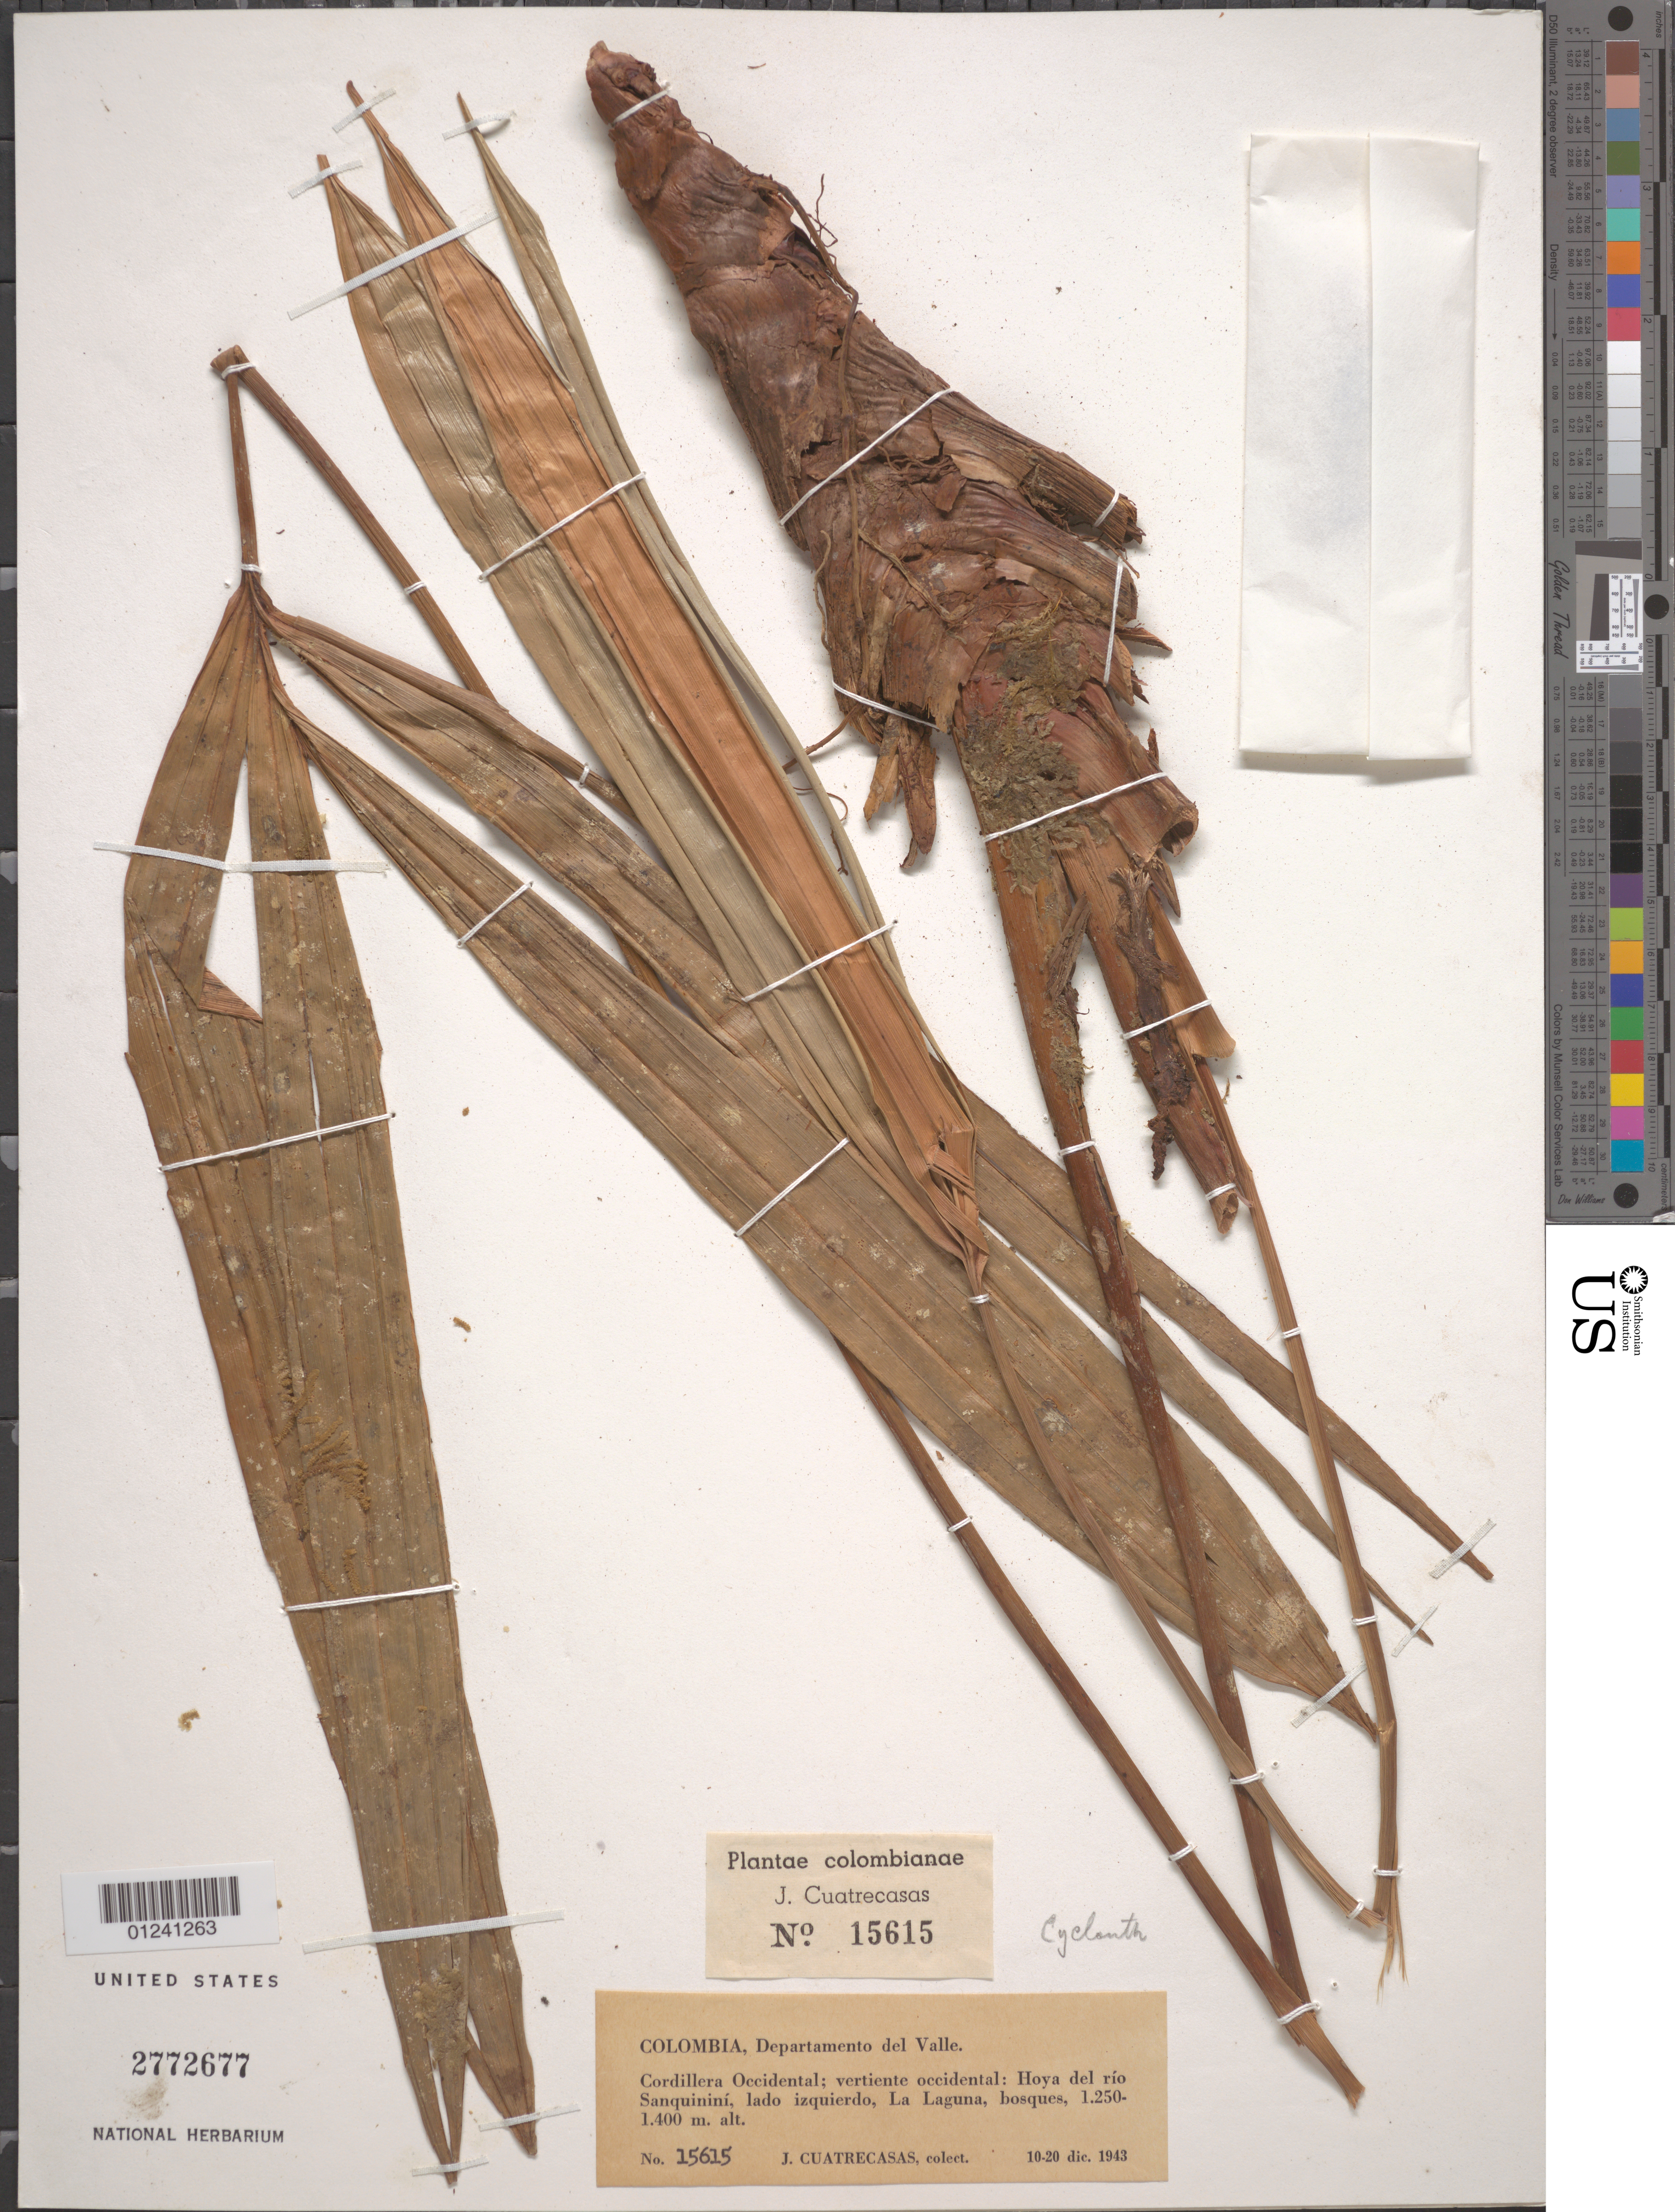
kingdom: Plantae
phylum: Tracheophyta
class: Liliopsida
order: Pandanales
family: Cyclanthaceae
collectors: J. Cuatrecasas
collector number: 15615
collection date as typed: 10-20 Dec 1943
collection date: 1943-12-10/1943-12-20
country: Colombia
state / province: Valle del Cauca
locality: Cordillera Occidental; vertiente occidental: Hoja del río Sanquininí, lado izquierdo, La Laguna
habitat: bosques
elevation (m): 1250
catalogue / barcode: US 2772677